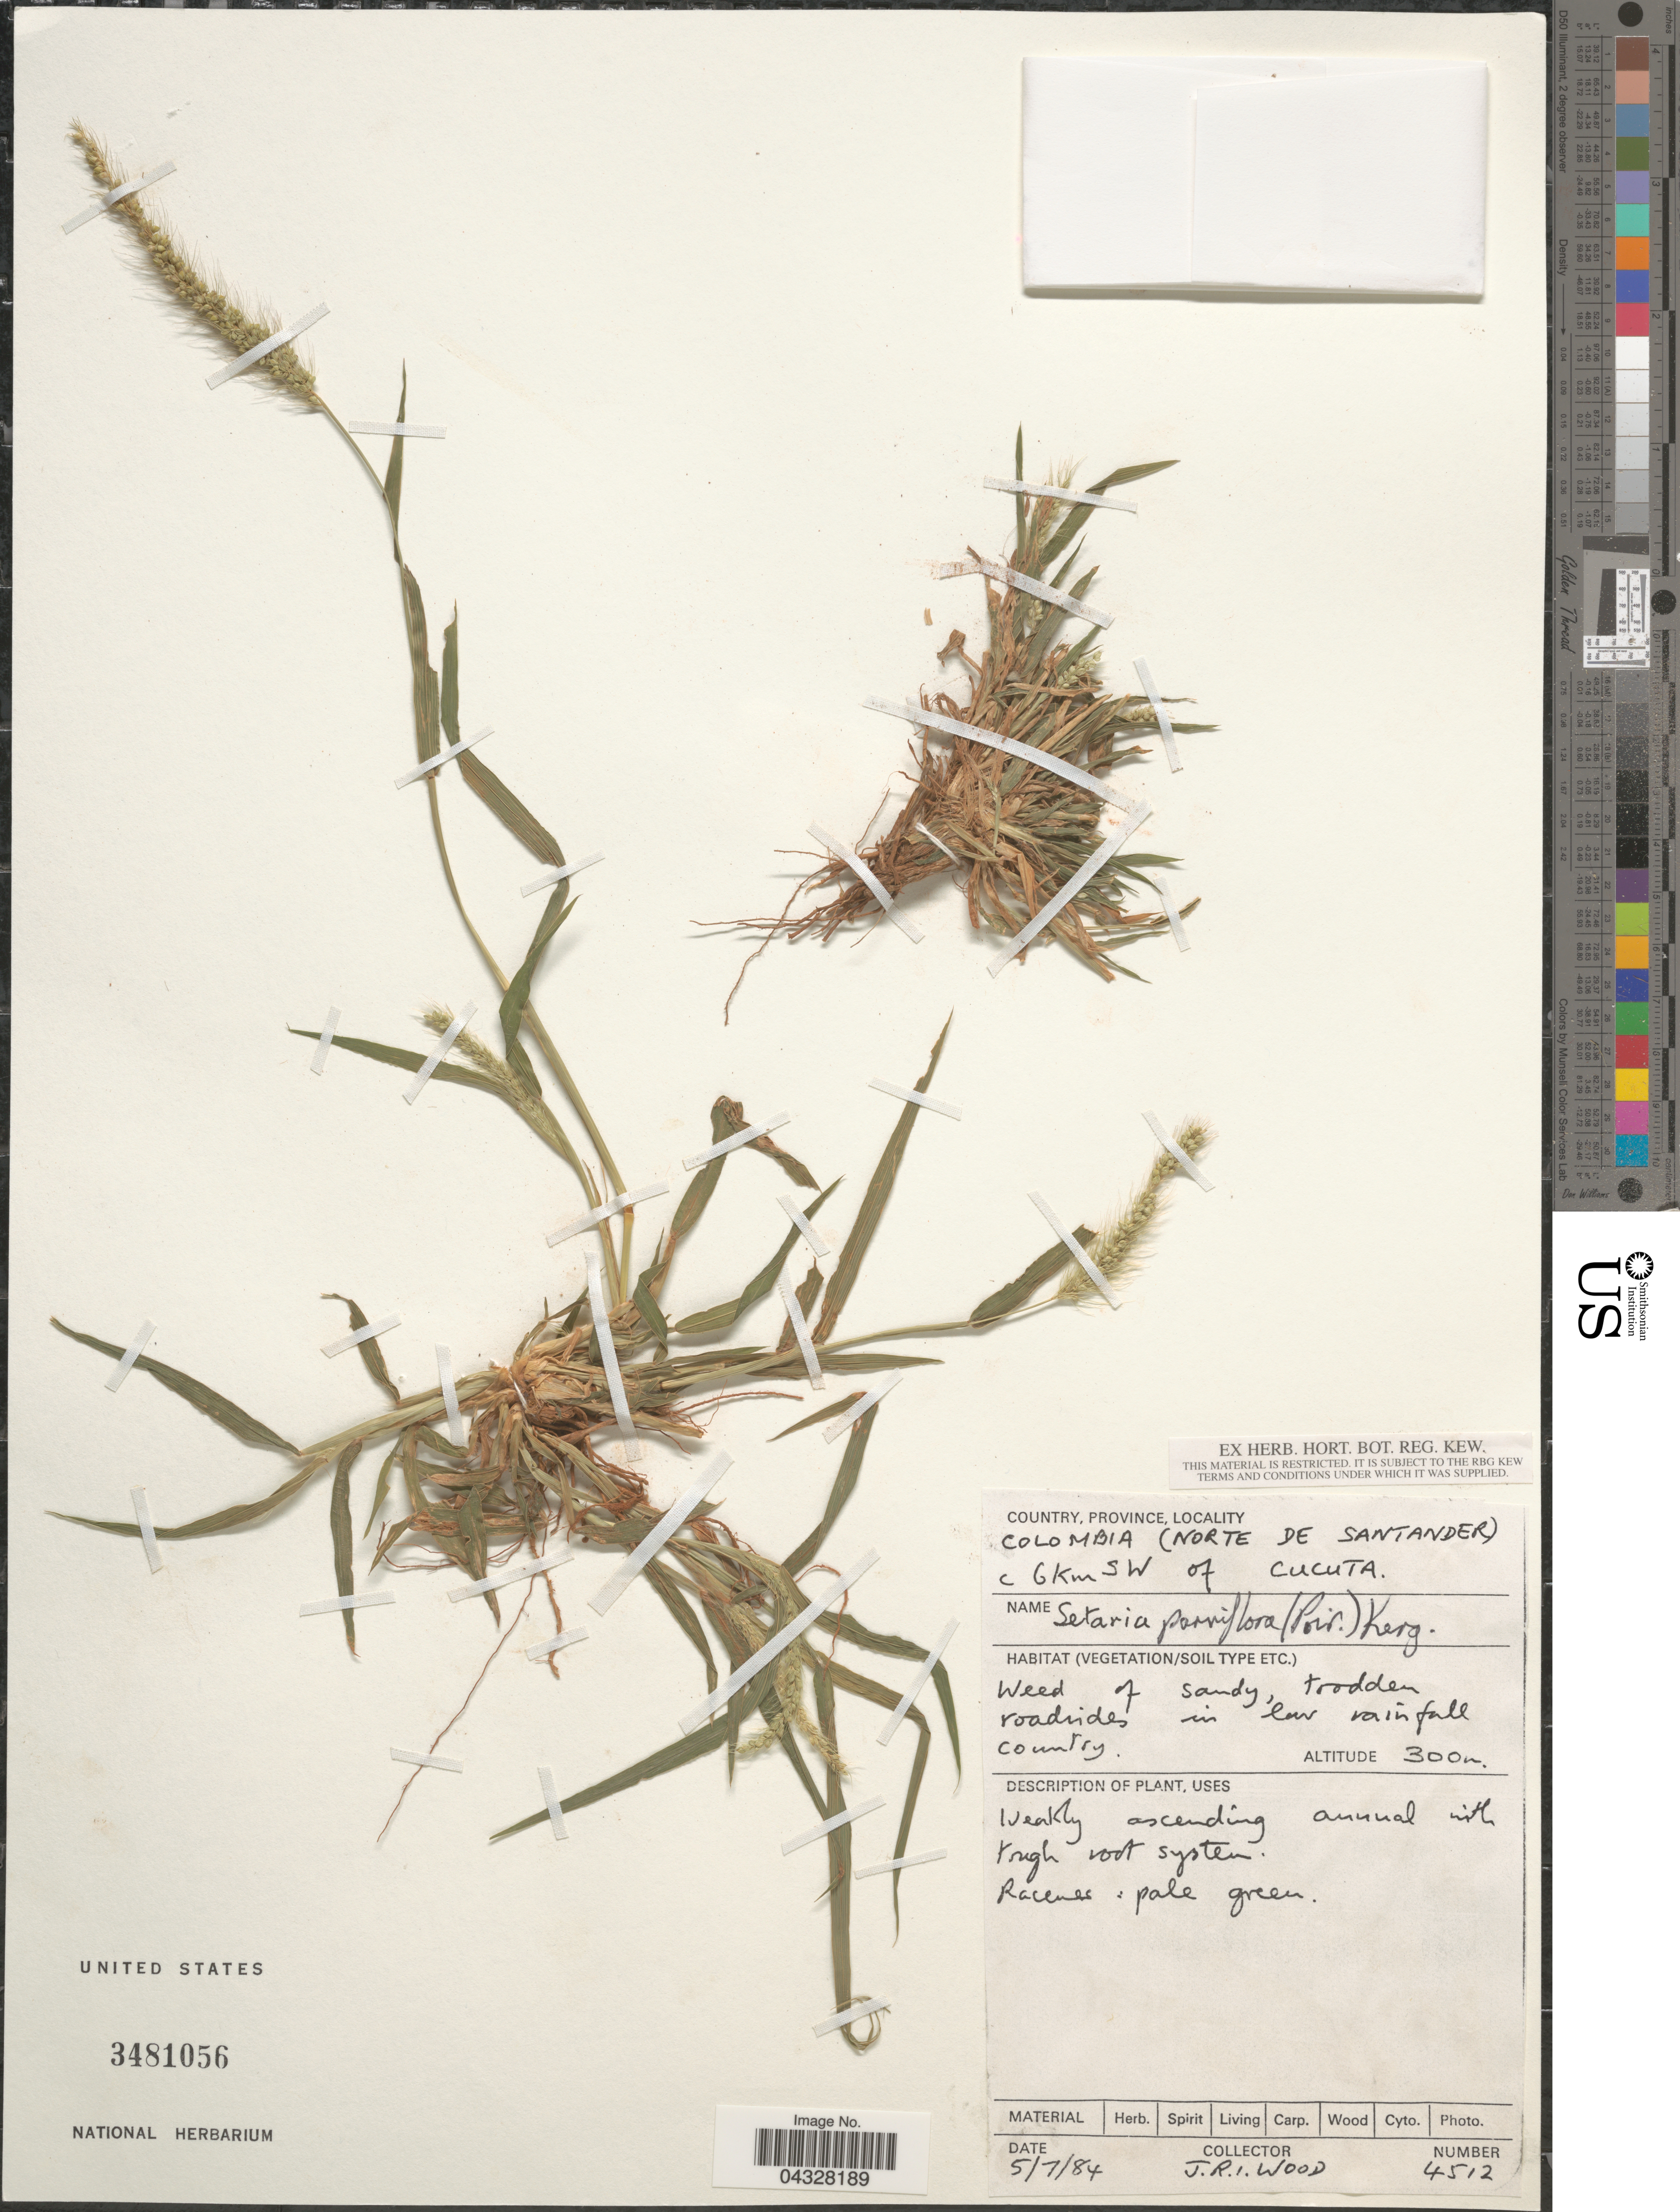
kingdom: Plantae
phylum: Tracheophyta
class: Liliopsida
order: Poales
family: Poaceae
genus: Setaria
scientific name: Setaria parviflora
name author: (Poir.) Kerguélen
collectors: J. R. I. Wood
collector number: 4512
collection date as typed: Transcribed d/m/y: 5/7/84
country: Colombia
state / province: Norte de Santander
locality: C 6Km SW of Cucuta.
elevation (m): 300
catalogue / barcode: US 3481056